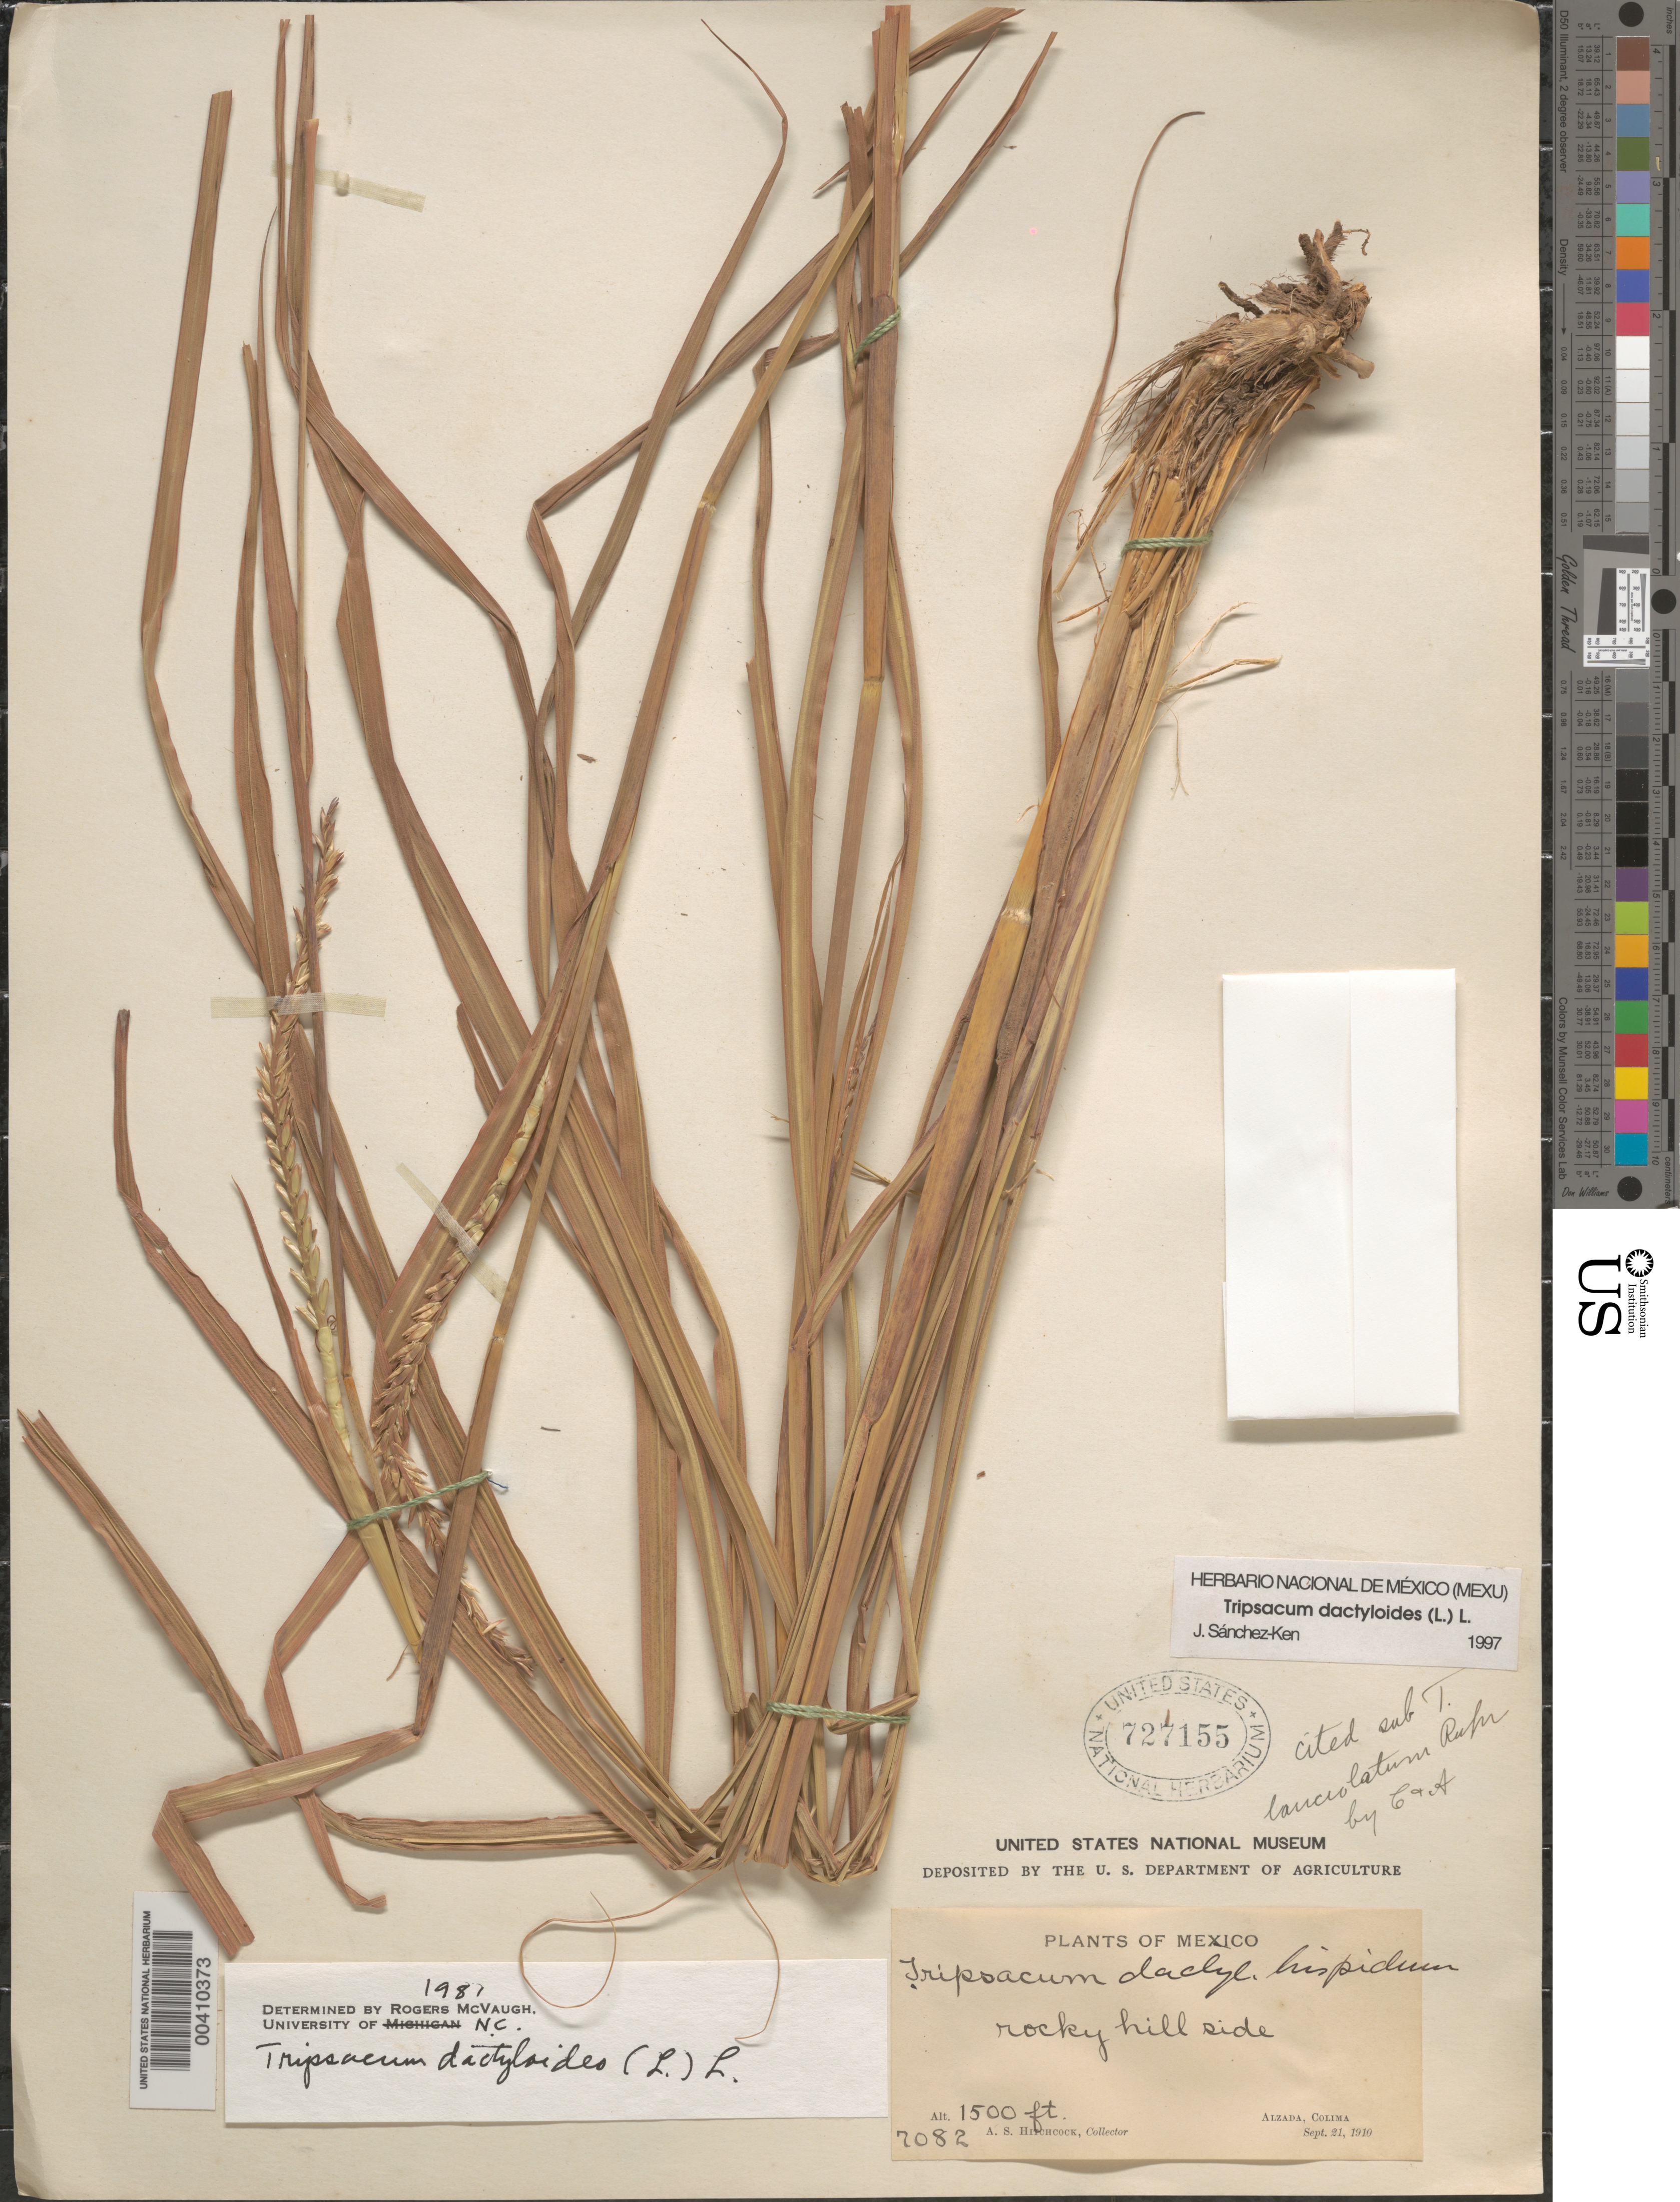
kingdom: Plantae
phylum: Tracheophyta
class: Liliopsida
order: Poales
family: Poaceae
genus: Tripsacum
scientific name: Tripsacum dactyloides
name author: (L.) L.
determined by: McVaugh, R.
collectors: A. S. Hitchcock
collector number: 7082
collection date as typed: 21 Sep 1910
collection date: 1910-09-21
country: Mexico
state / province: Colima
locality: Alzada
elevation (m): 457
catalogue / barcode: US 727155